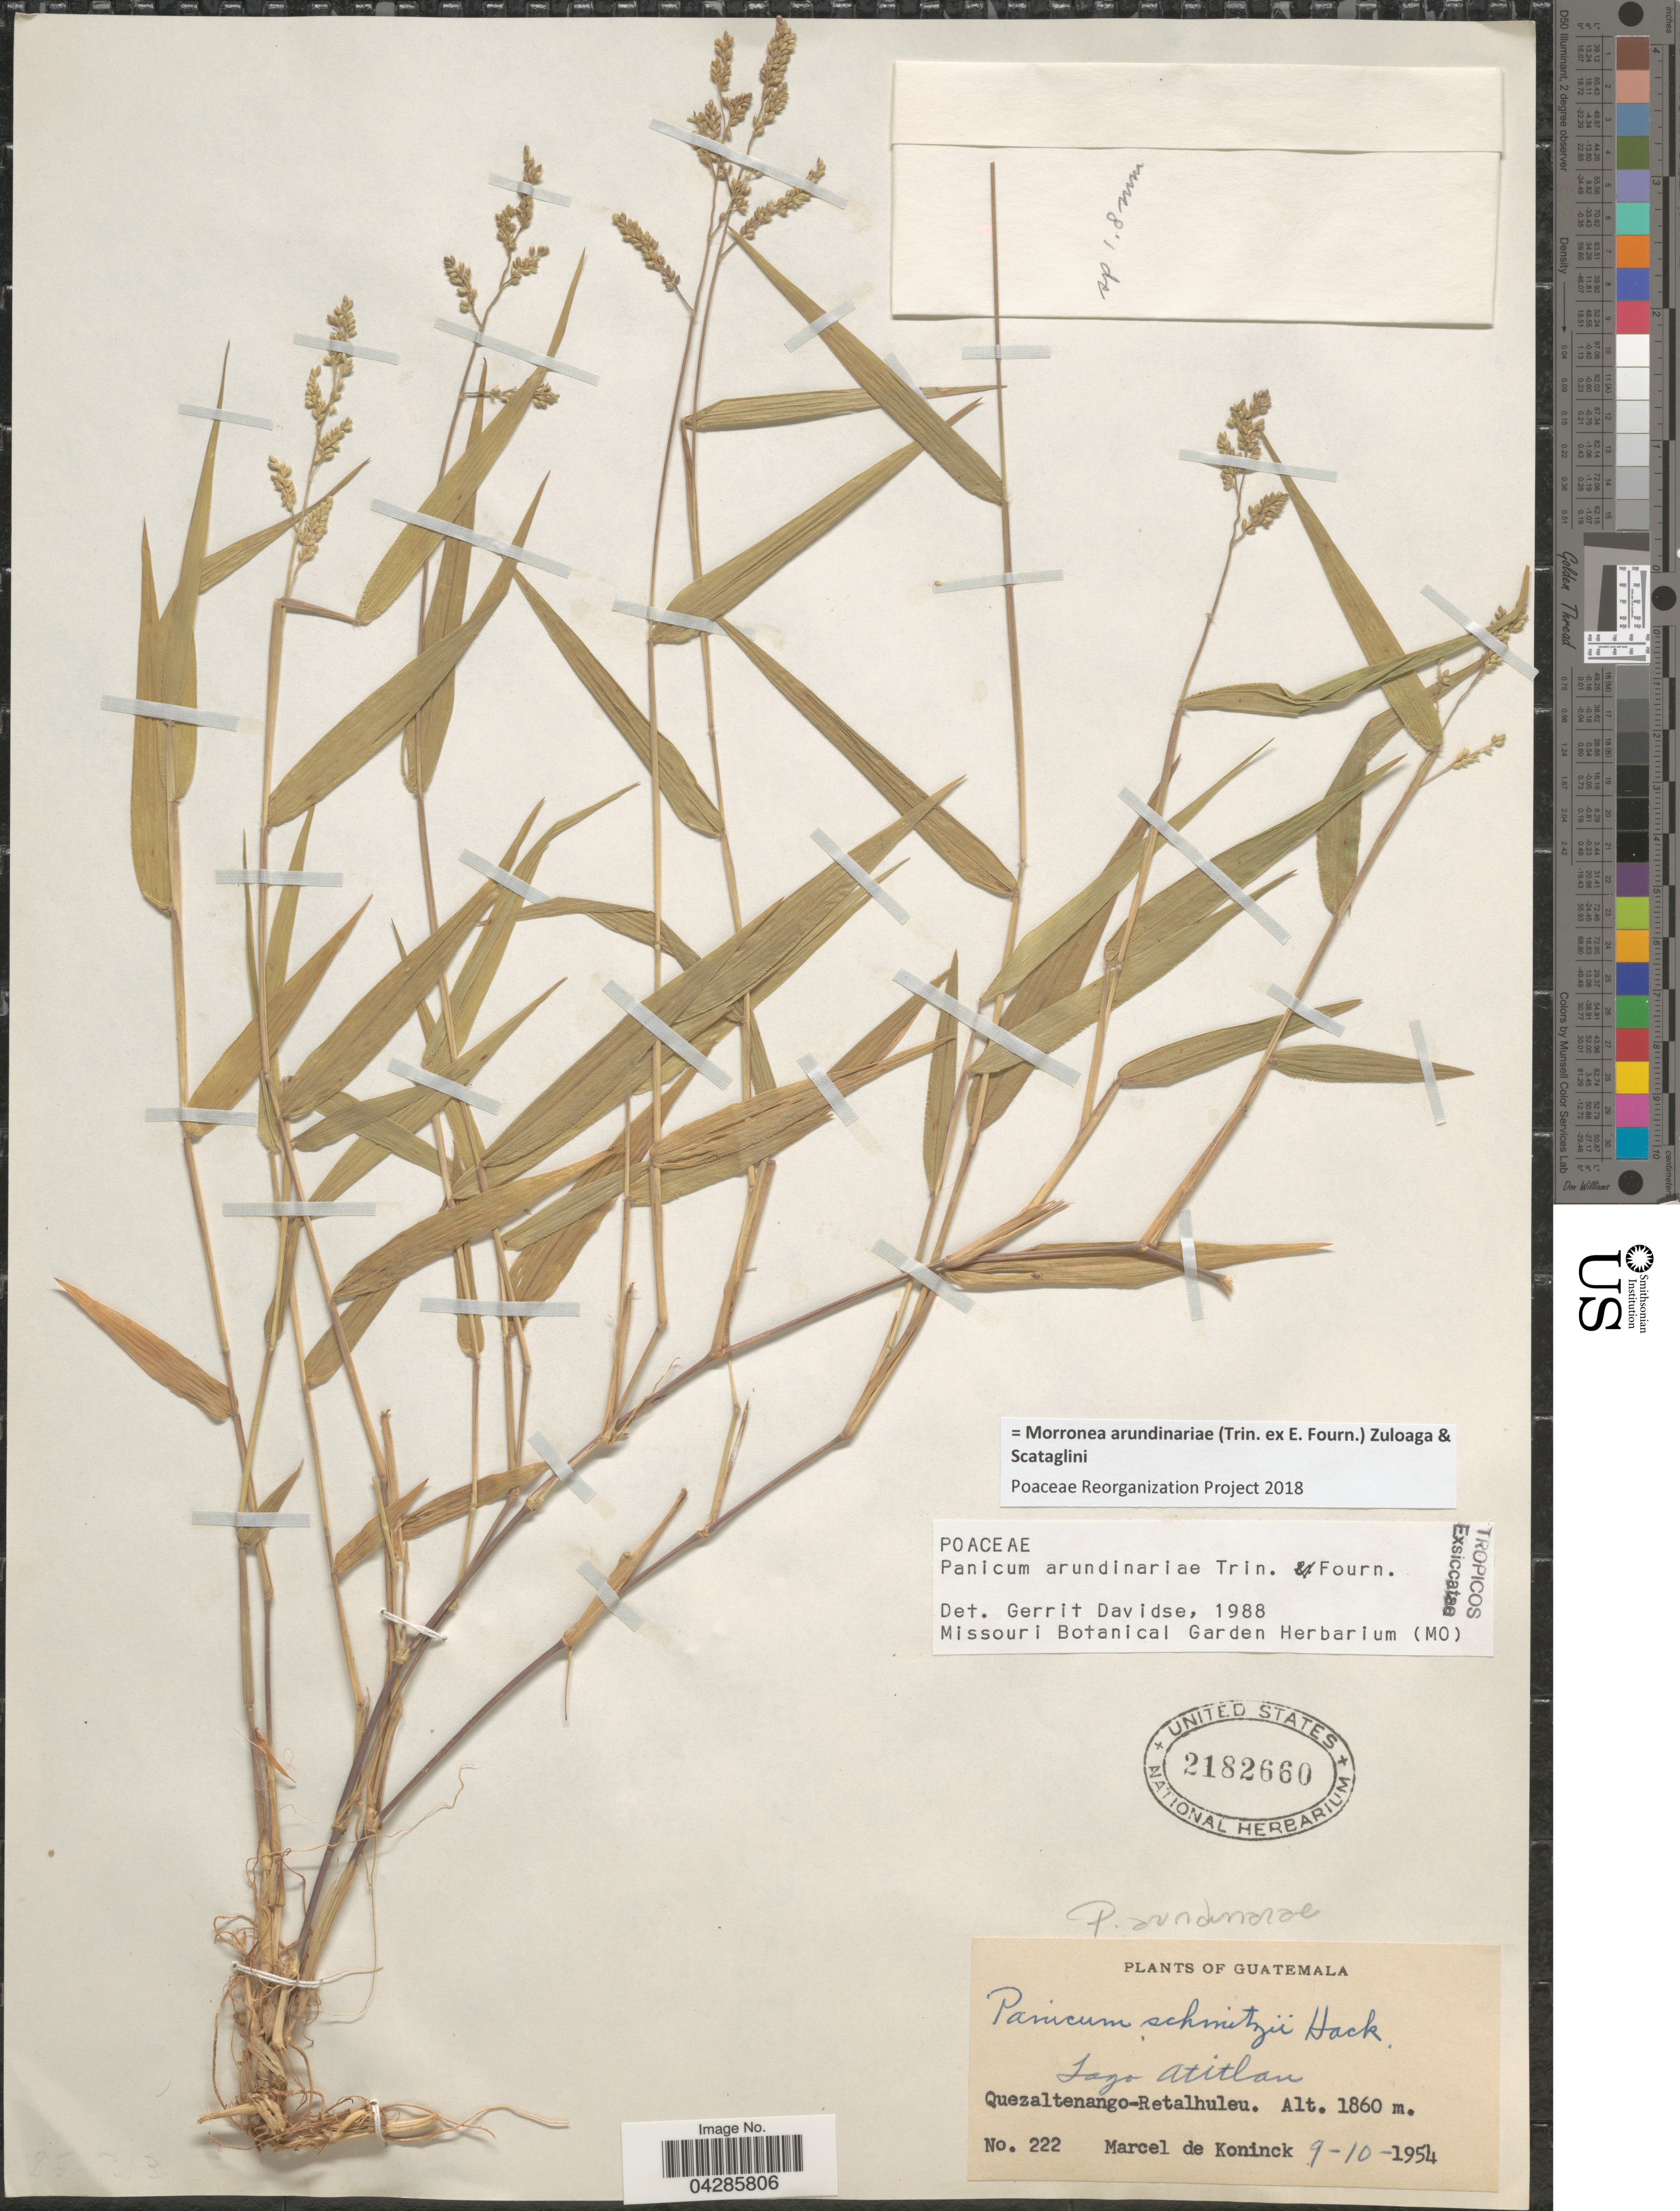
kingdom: Plantae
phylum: Tracheophyta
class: Liliopsida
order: Poales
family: Poaceae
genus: Morronea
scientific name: Morronea arundinariae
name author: (Trin. ex E. Fourn.) Zuloaga & Scataglini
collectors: M. de Konick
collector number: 222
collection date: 1954-10-09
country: Guatemala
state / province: Quetzaltenango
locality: Lago Atitlan. Quezaltenango-Retalhuleu.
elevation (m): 1860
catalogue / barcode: US 2182660